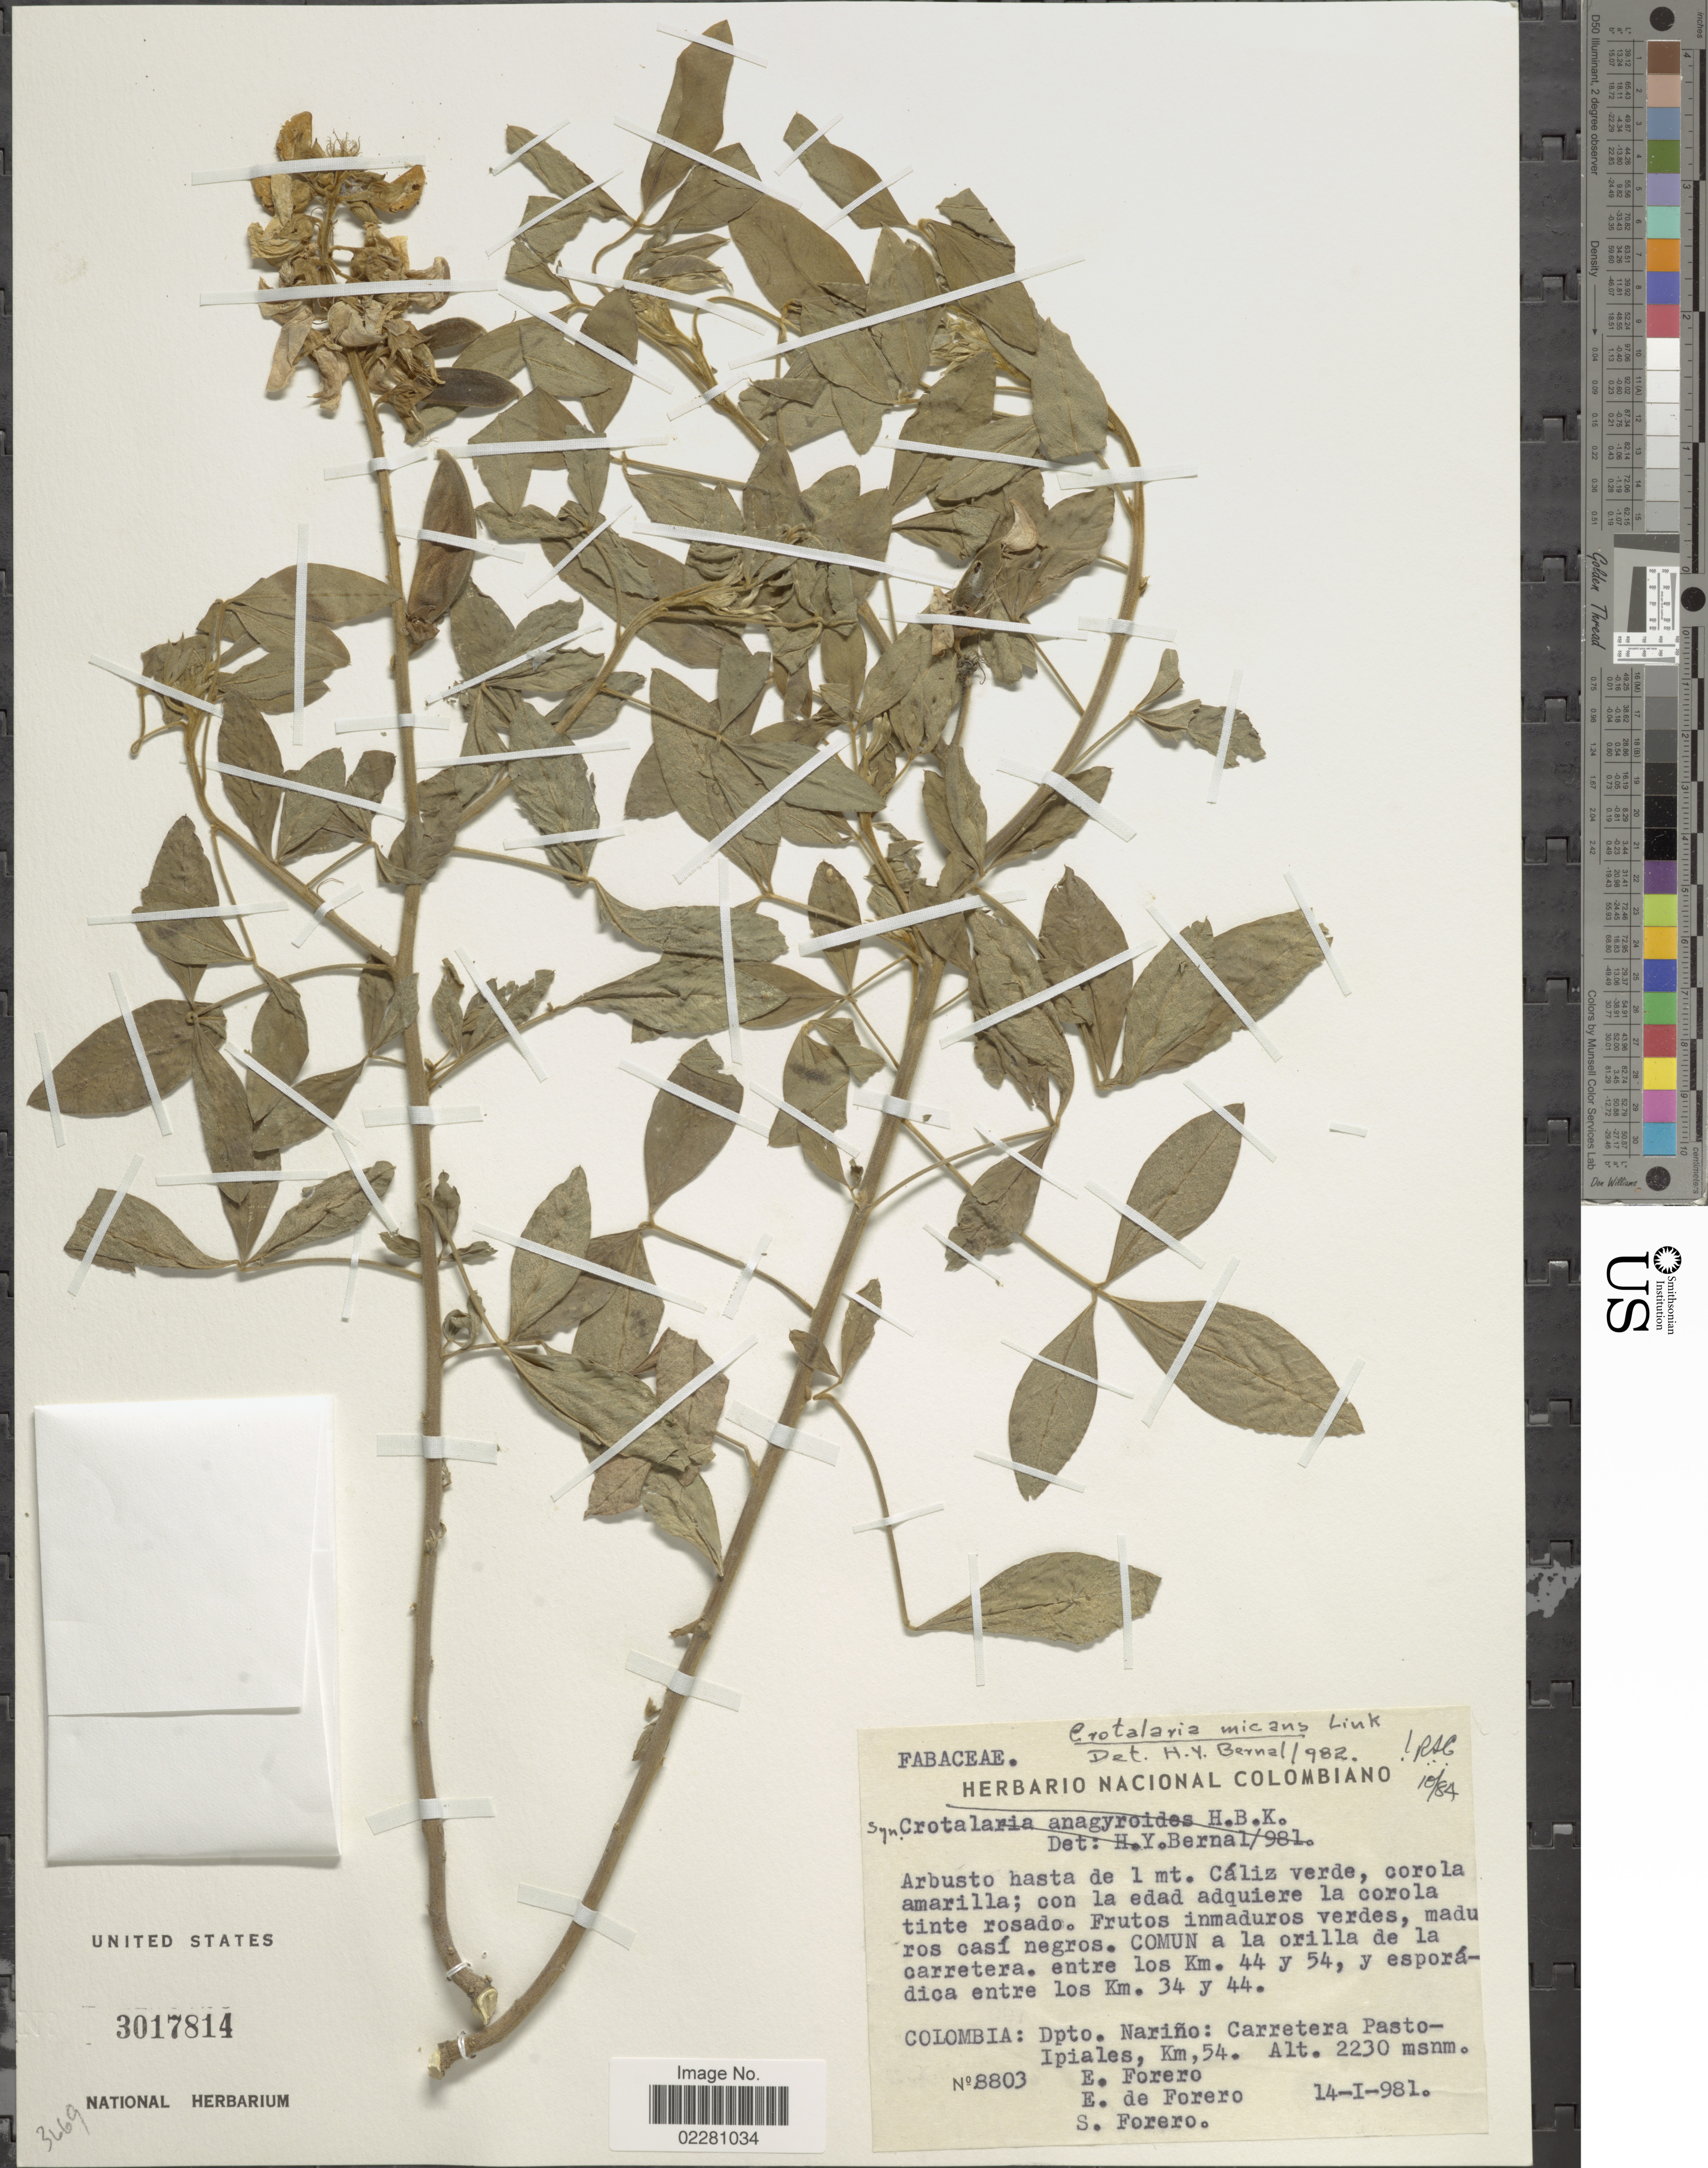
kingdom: Plantae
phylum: Tracheophyta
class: Magnoliopsida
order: Fabales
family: Fabaceae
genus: Crotalaria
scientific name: Crotalaria micans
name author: Link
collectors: E. Forero, E. De Forero & S. Forero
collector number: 8803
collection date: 1981-01-14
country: Colombia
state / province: Nariño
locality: Carretera Pasto-Ipiales, km 54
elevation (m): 2230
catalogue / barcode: US 3017814